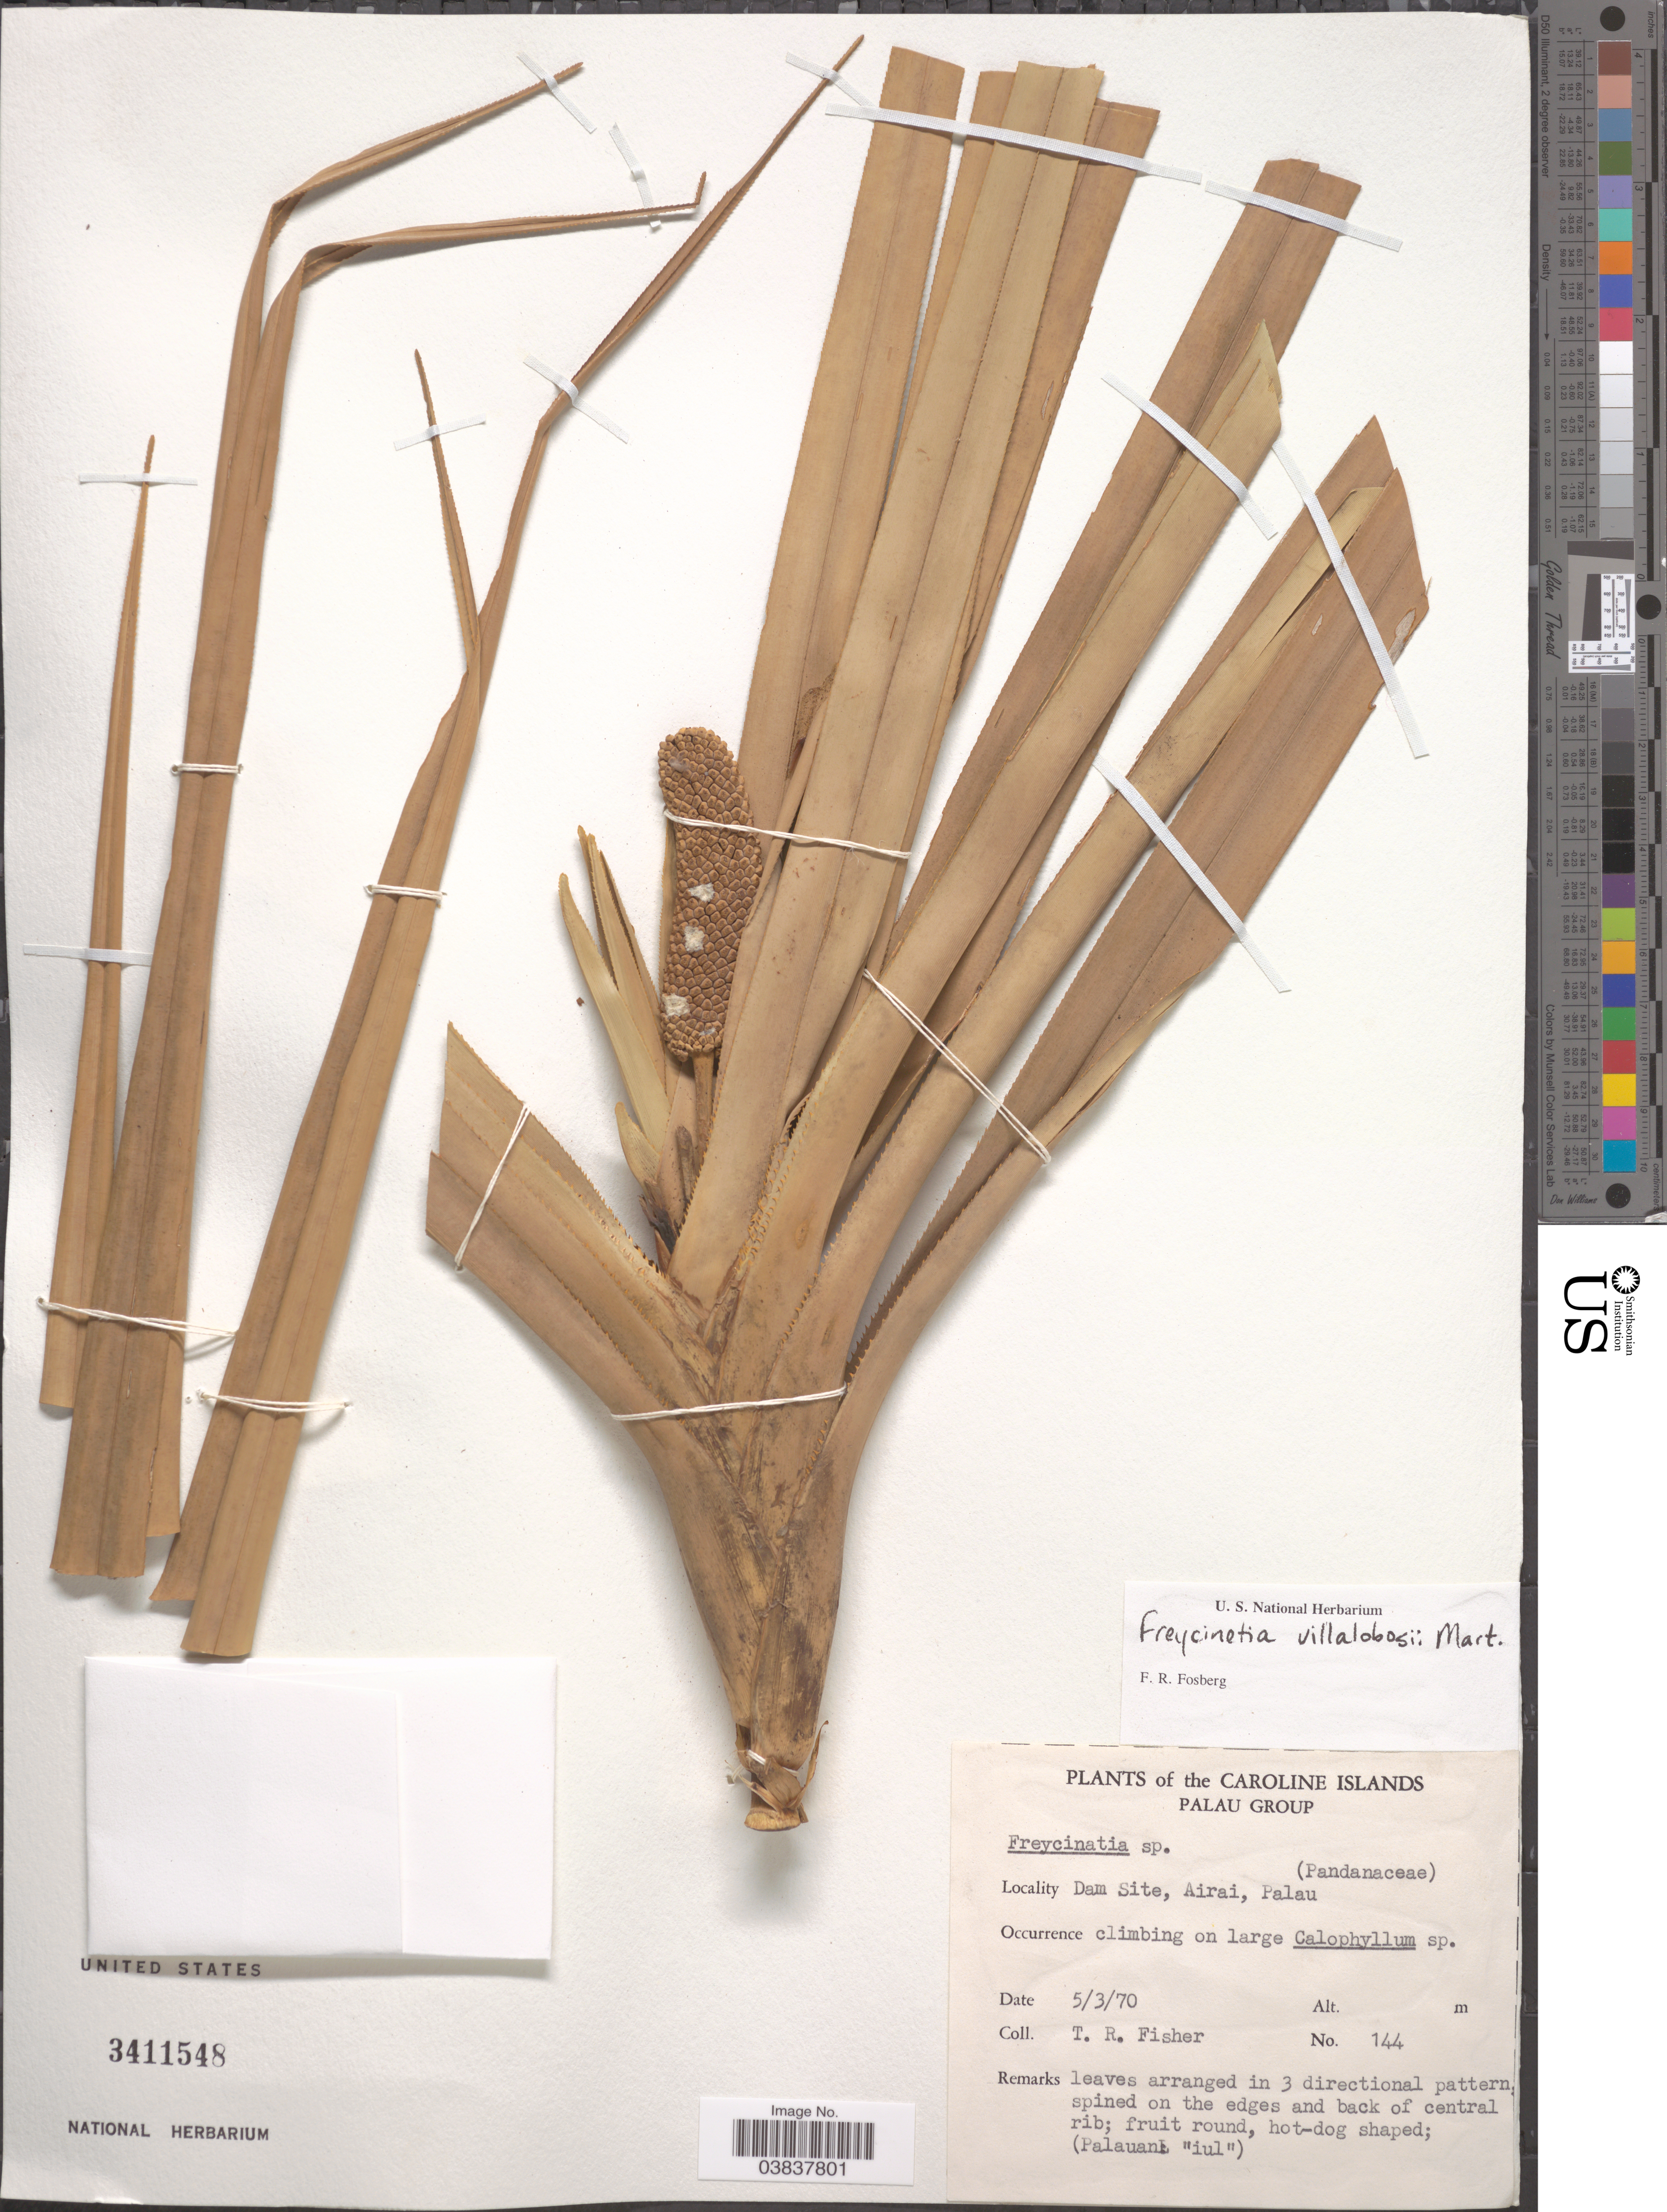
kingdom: Plantae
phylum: Tracheophyta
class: Liliopsida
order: Pandanales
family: Pandanaceae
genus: Freycinetia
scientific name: Freycinetia villalobosii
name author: Martelli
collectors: T. R. Fisher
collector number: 144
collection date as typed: Transcribed d/m/y: 5/3/70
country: Palau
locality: The Caroline Islands. Palau Group. Dam Site, Airai, Palau.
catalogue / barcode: US 3411548